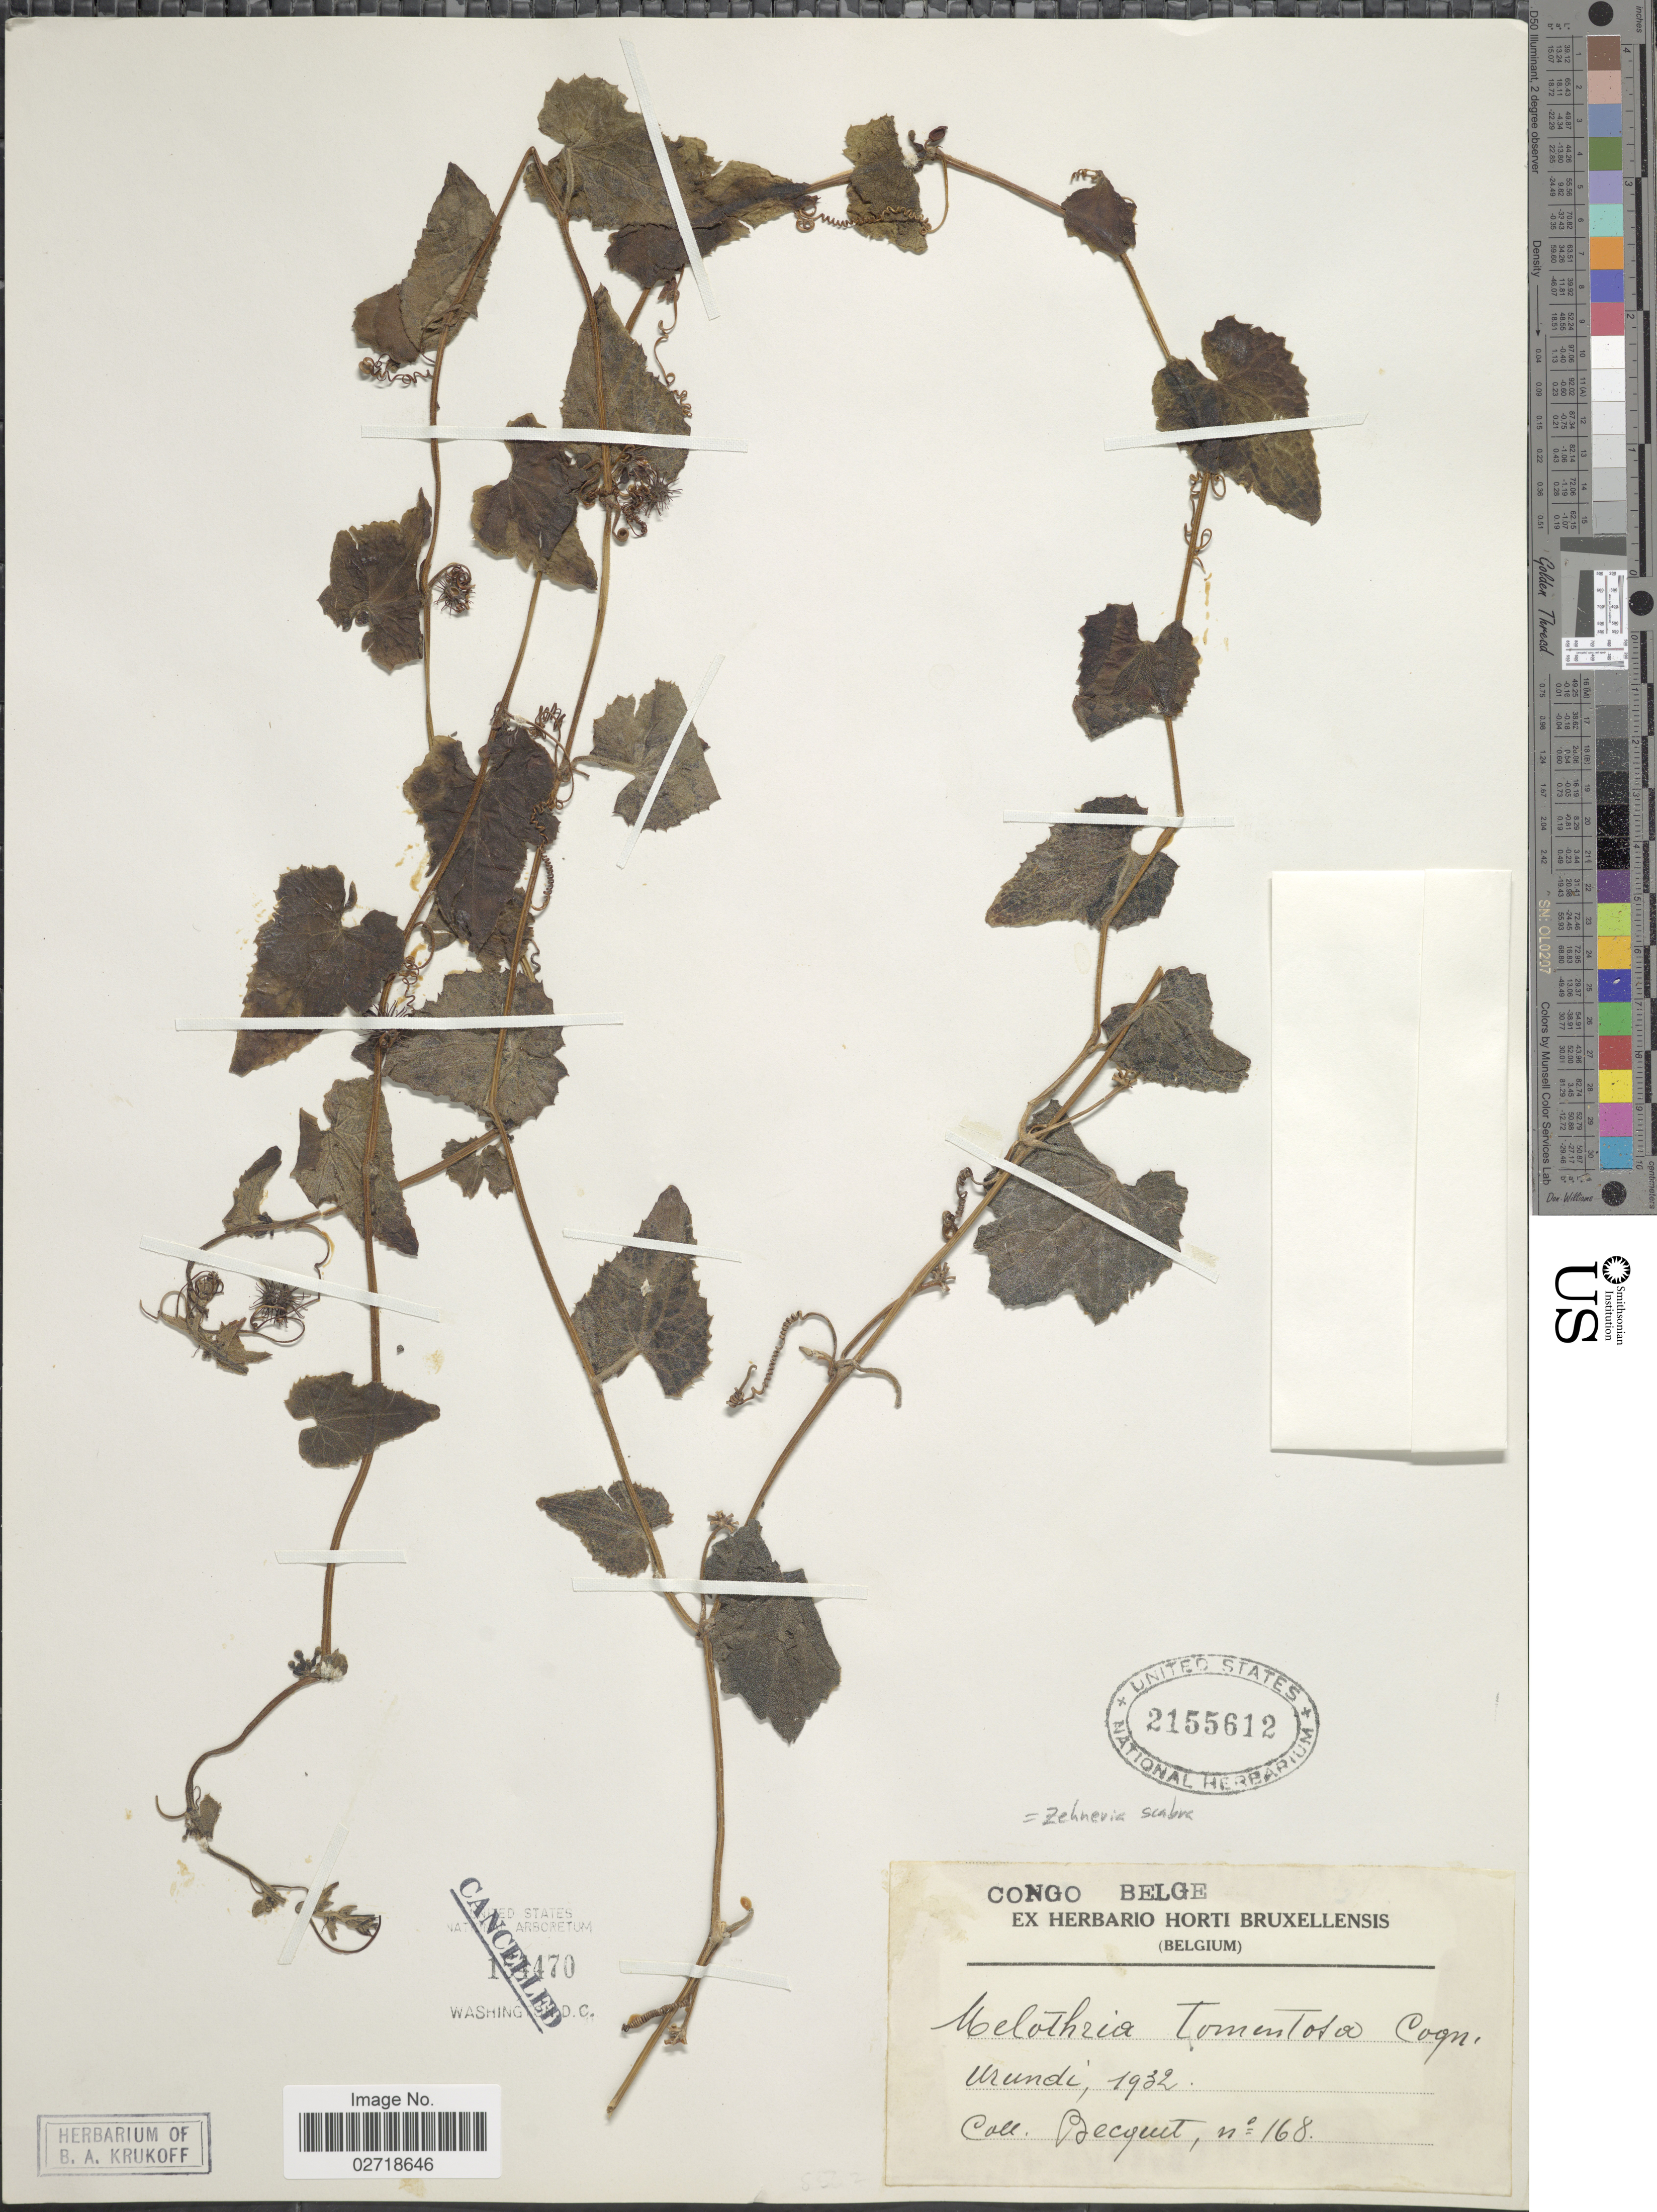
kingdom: Plantae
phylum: Tracheophyta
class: Magnoliopsida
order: Cucurbitales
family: Cucurbitaceae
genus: Zehneria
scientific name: Zehneria scabra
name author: (L. f.) Sond.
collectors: Becquet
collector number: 168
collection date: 1932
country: Burundi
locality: Urundi. Congo Belge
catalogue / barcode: US 2155612